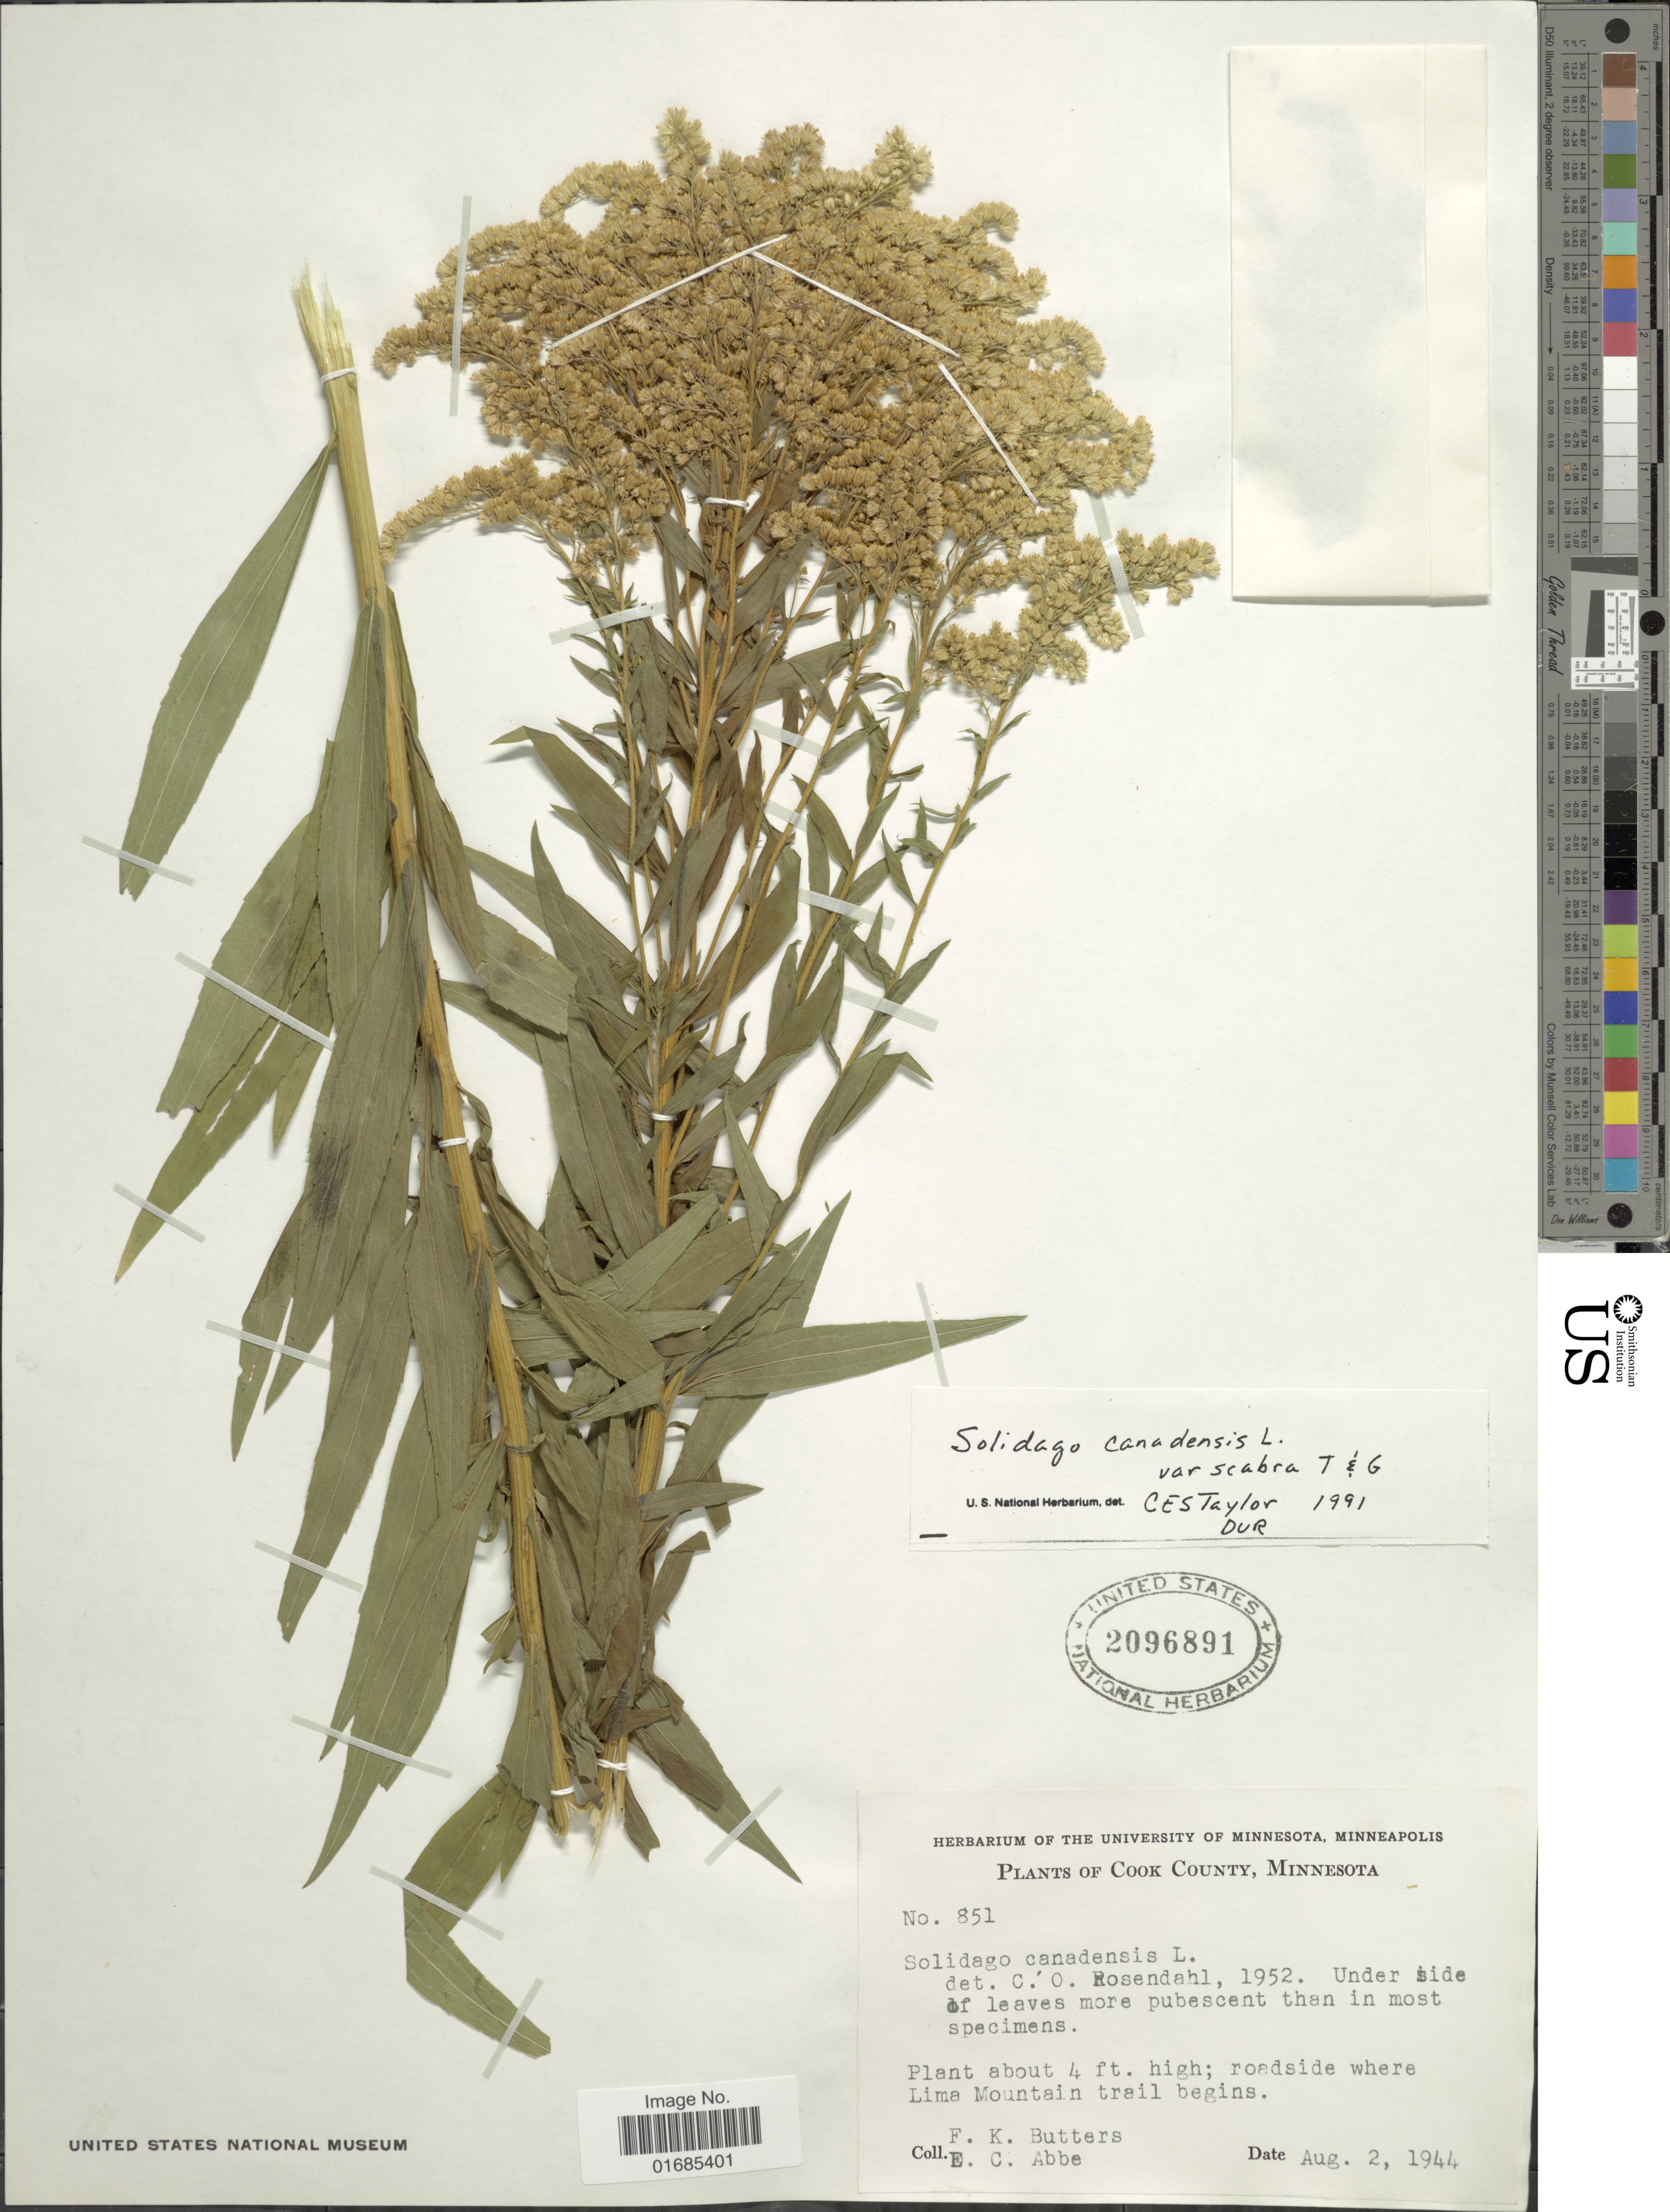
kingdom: Plantae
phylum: Tracheophyta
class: Magnoliopsida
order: Asterales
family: Asteraceae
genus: Solidago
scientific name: Solidago canadensis var. gilvocanescens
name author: Rydb.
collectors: F. K. Butters & E. C. Abbe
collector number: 851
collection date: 1944-08-02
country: United States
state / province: Minnesota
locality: Cook County, roadside where Lima Mountain trail begins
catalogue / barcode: US 2096891